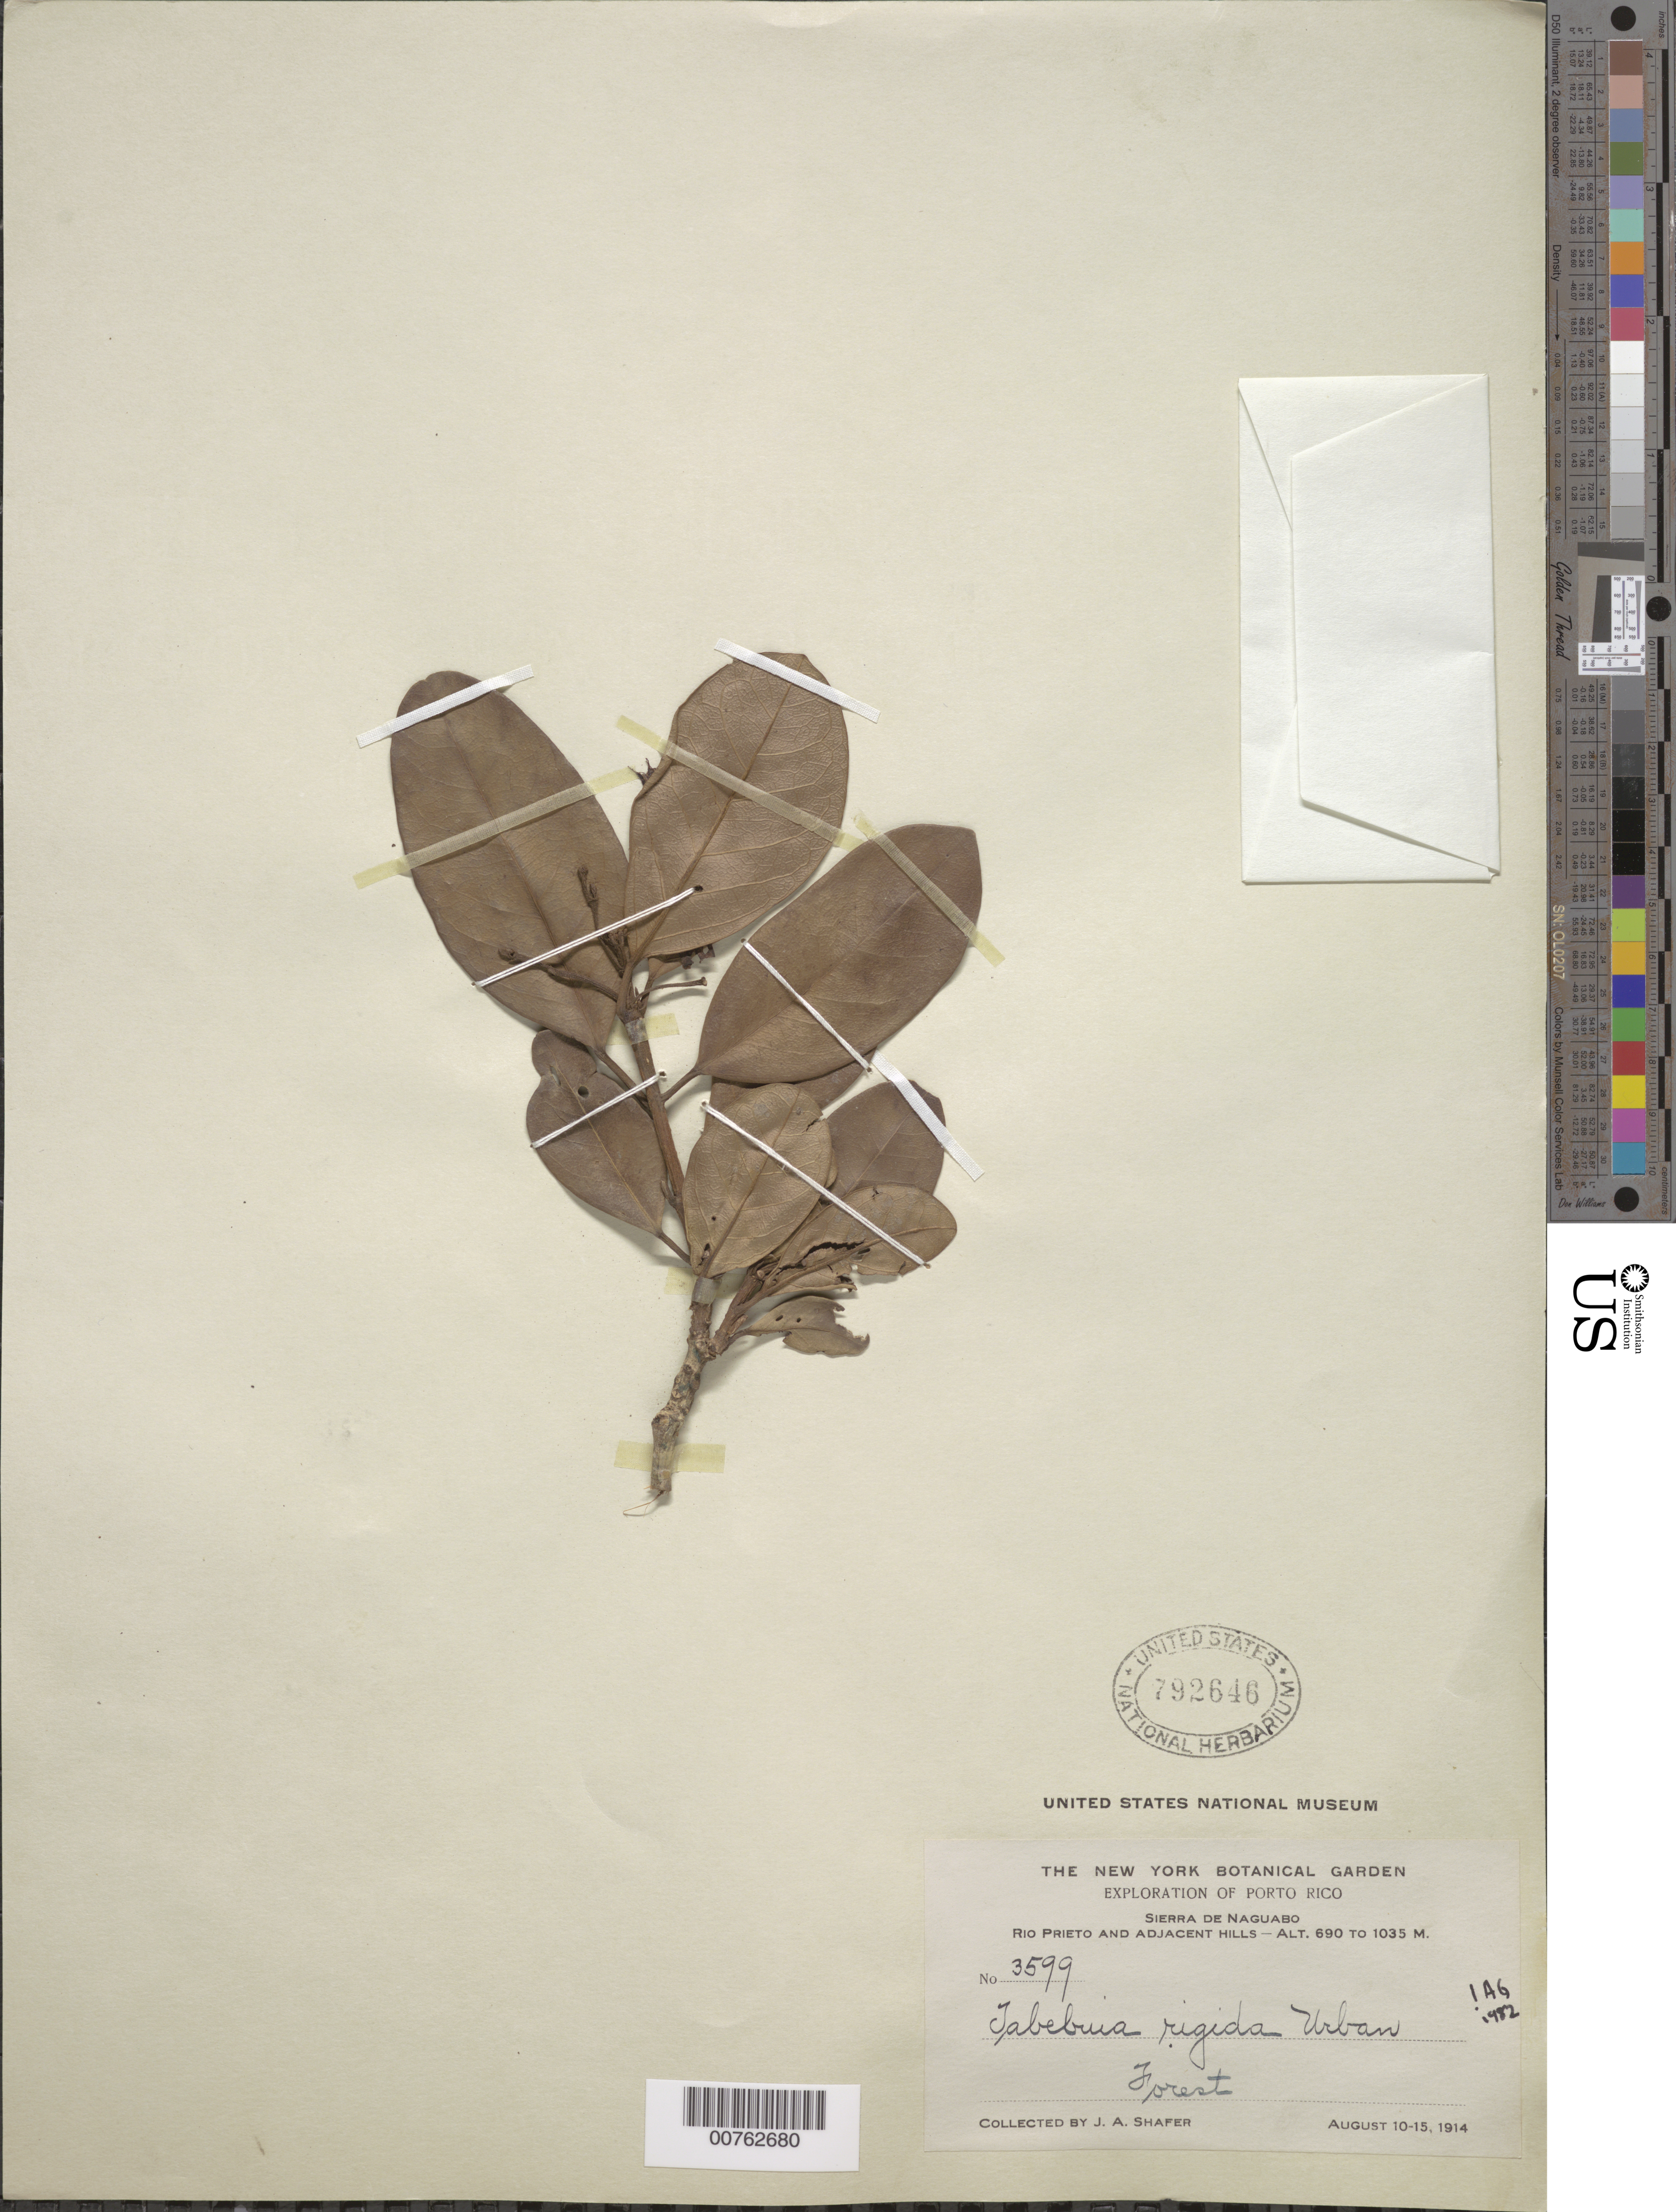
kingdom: Plantae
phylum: Tracheophyta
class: Magnoliopsida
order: Lamiales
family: Bignoniaceae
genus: Tabebuia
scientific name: Tabebuia rigida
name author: Urb.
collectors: J. A. Shafer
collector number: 3599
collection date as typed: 10 Aug 1914 to 15 Aug 1914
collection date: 1914-08-10/1914-08-15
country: Puerto Rico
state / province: Naguabo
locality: Sierra de Naguabo, Río Prieto and adjacent hills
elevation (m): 690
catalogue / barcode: US 792646